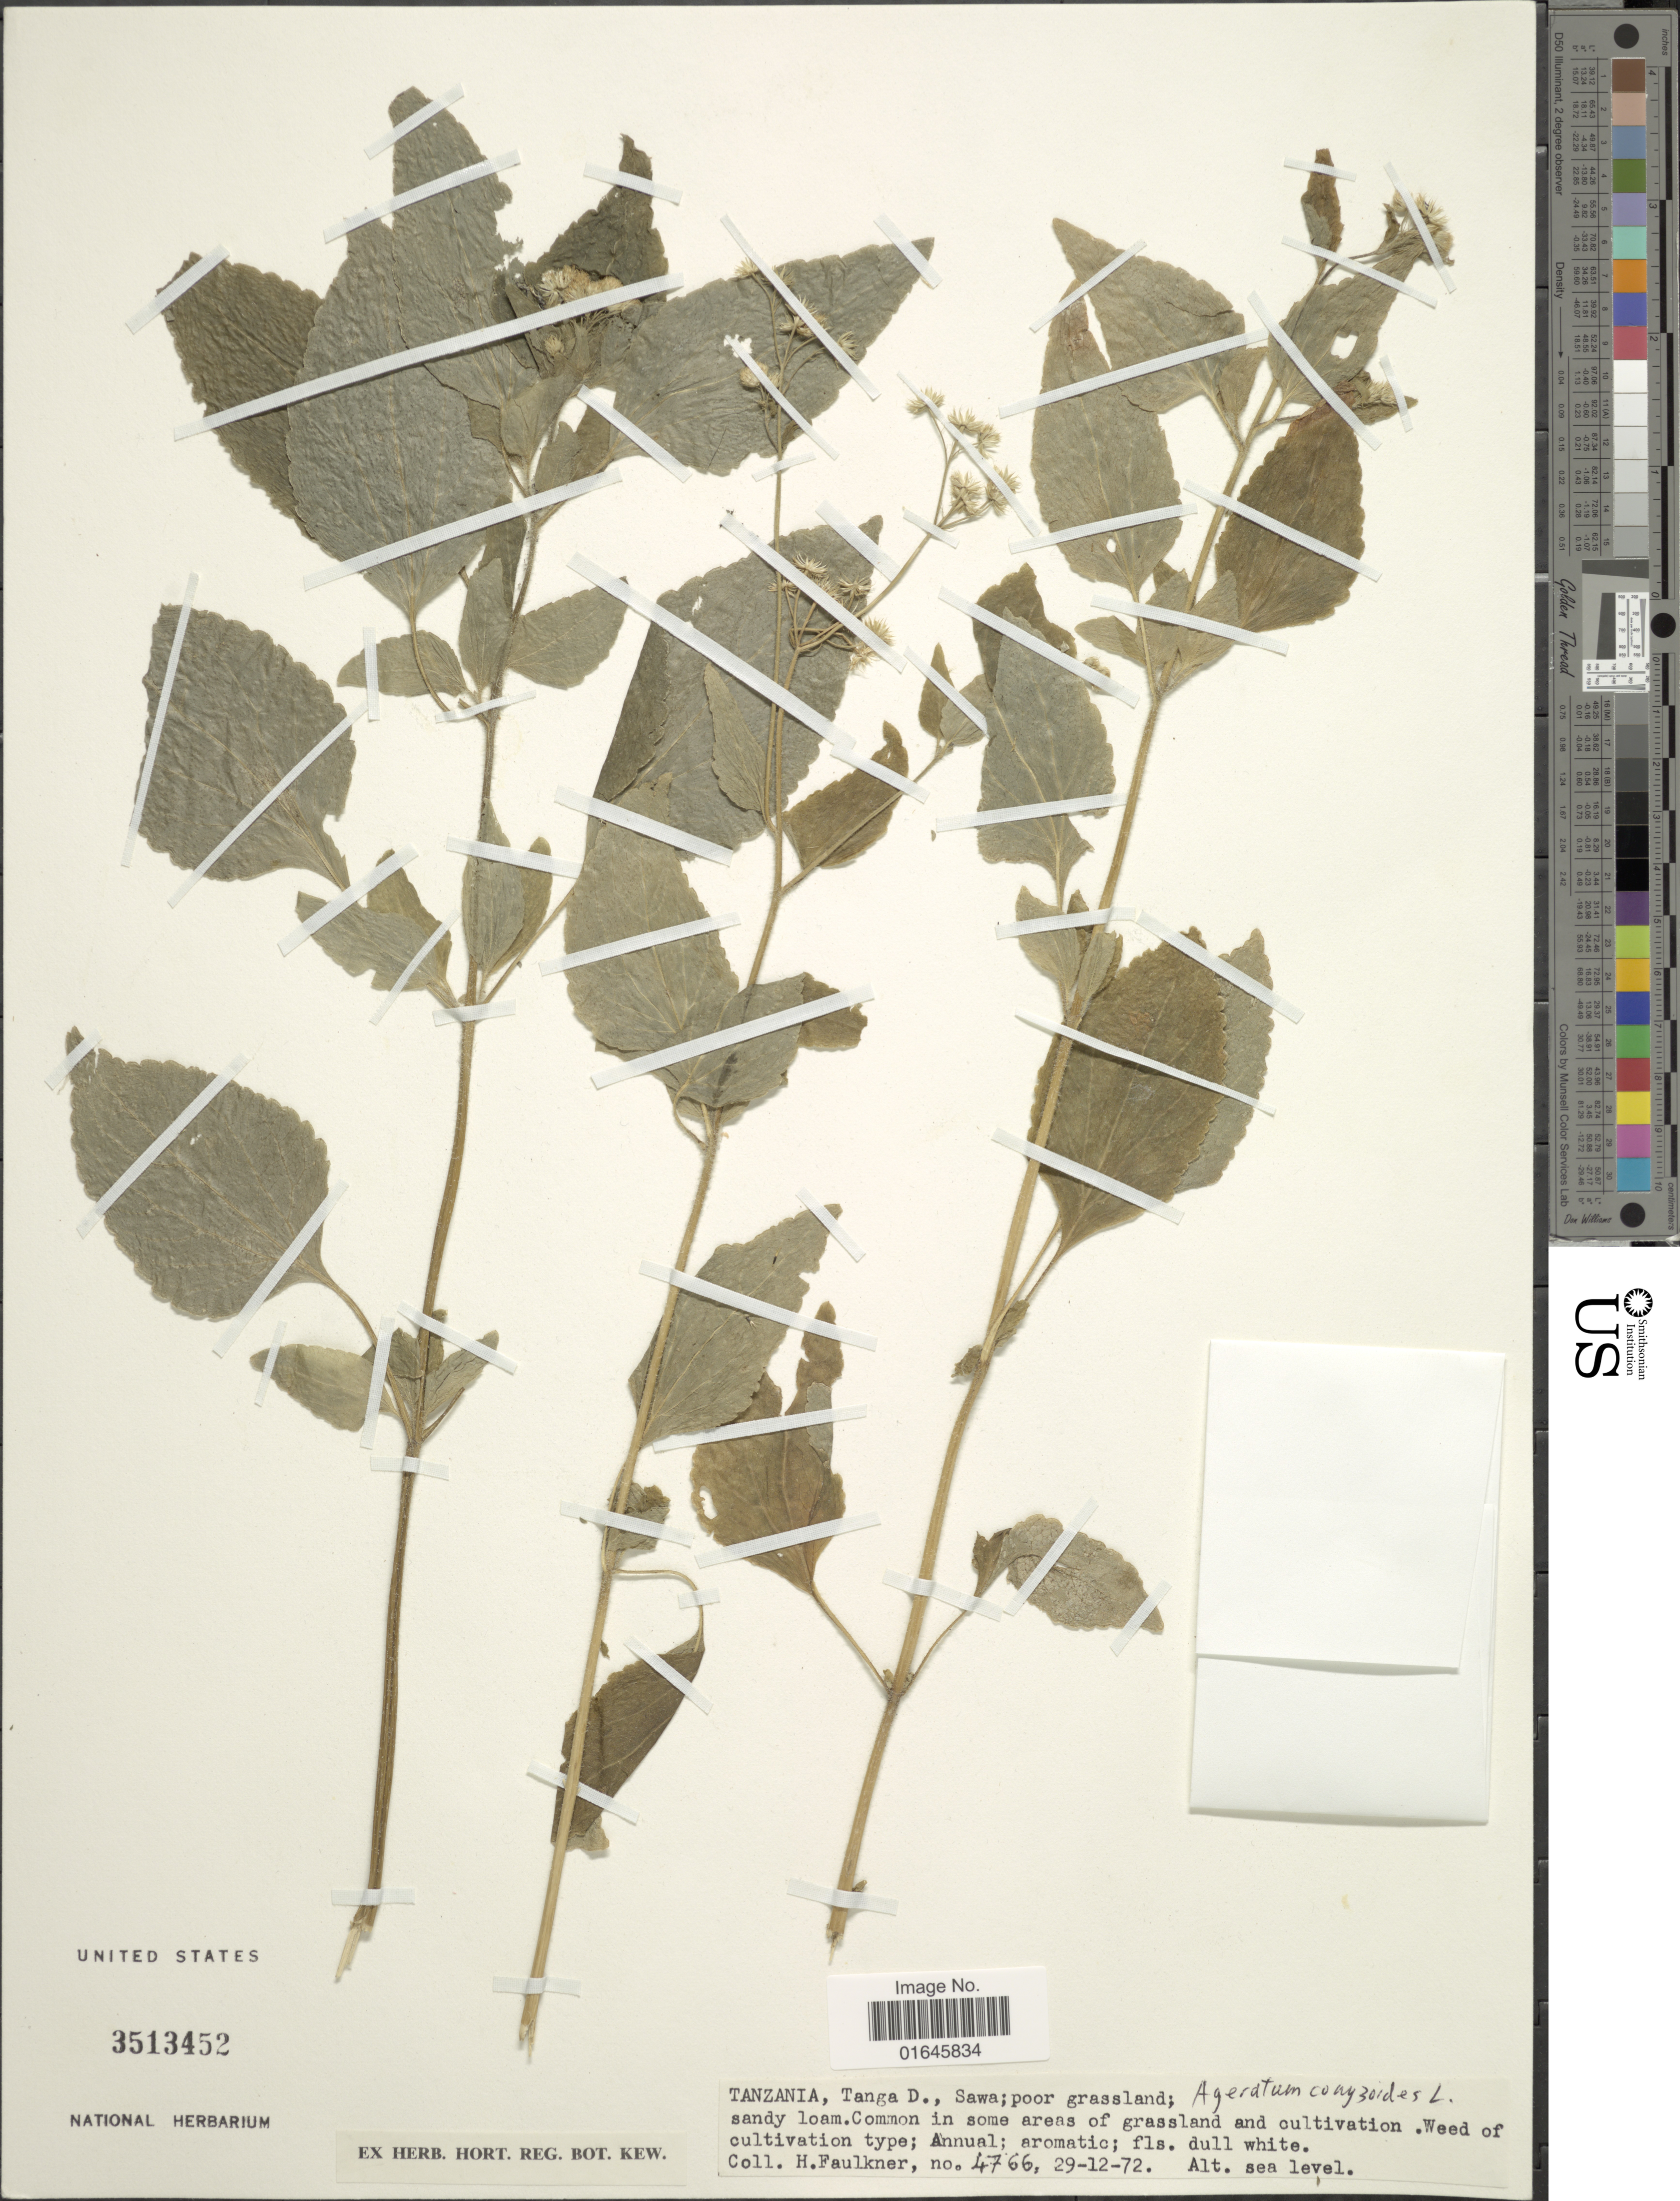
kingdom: Plantae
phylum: Tracheophyta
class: Magnoliopsida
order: Asterales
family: Asteraceae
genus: Ageratum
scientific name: Ageratum conyzoides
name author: L.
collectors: H. Faulkner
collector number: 4766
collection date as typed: Transcribed d/m/y: 29/12/72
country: Tanzania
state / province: Tanga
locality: Sawa, Tanga D,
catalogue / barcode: US 3513452